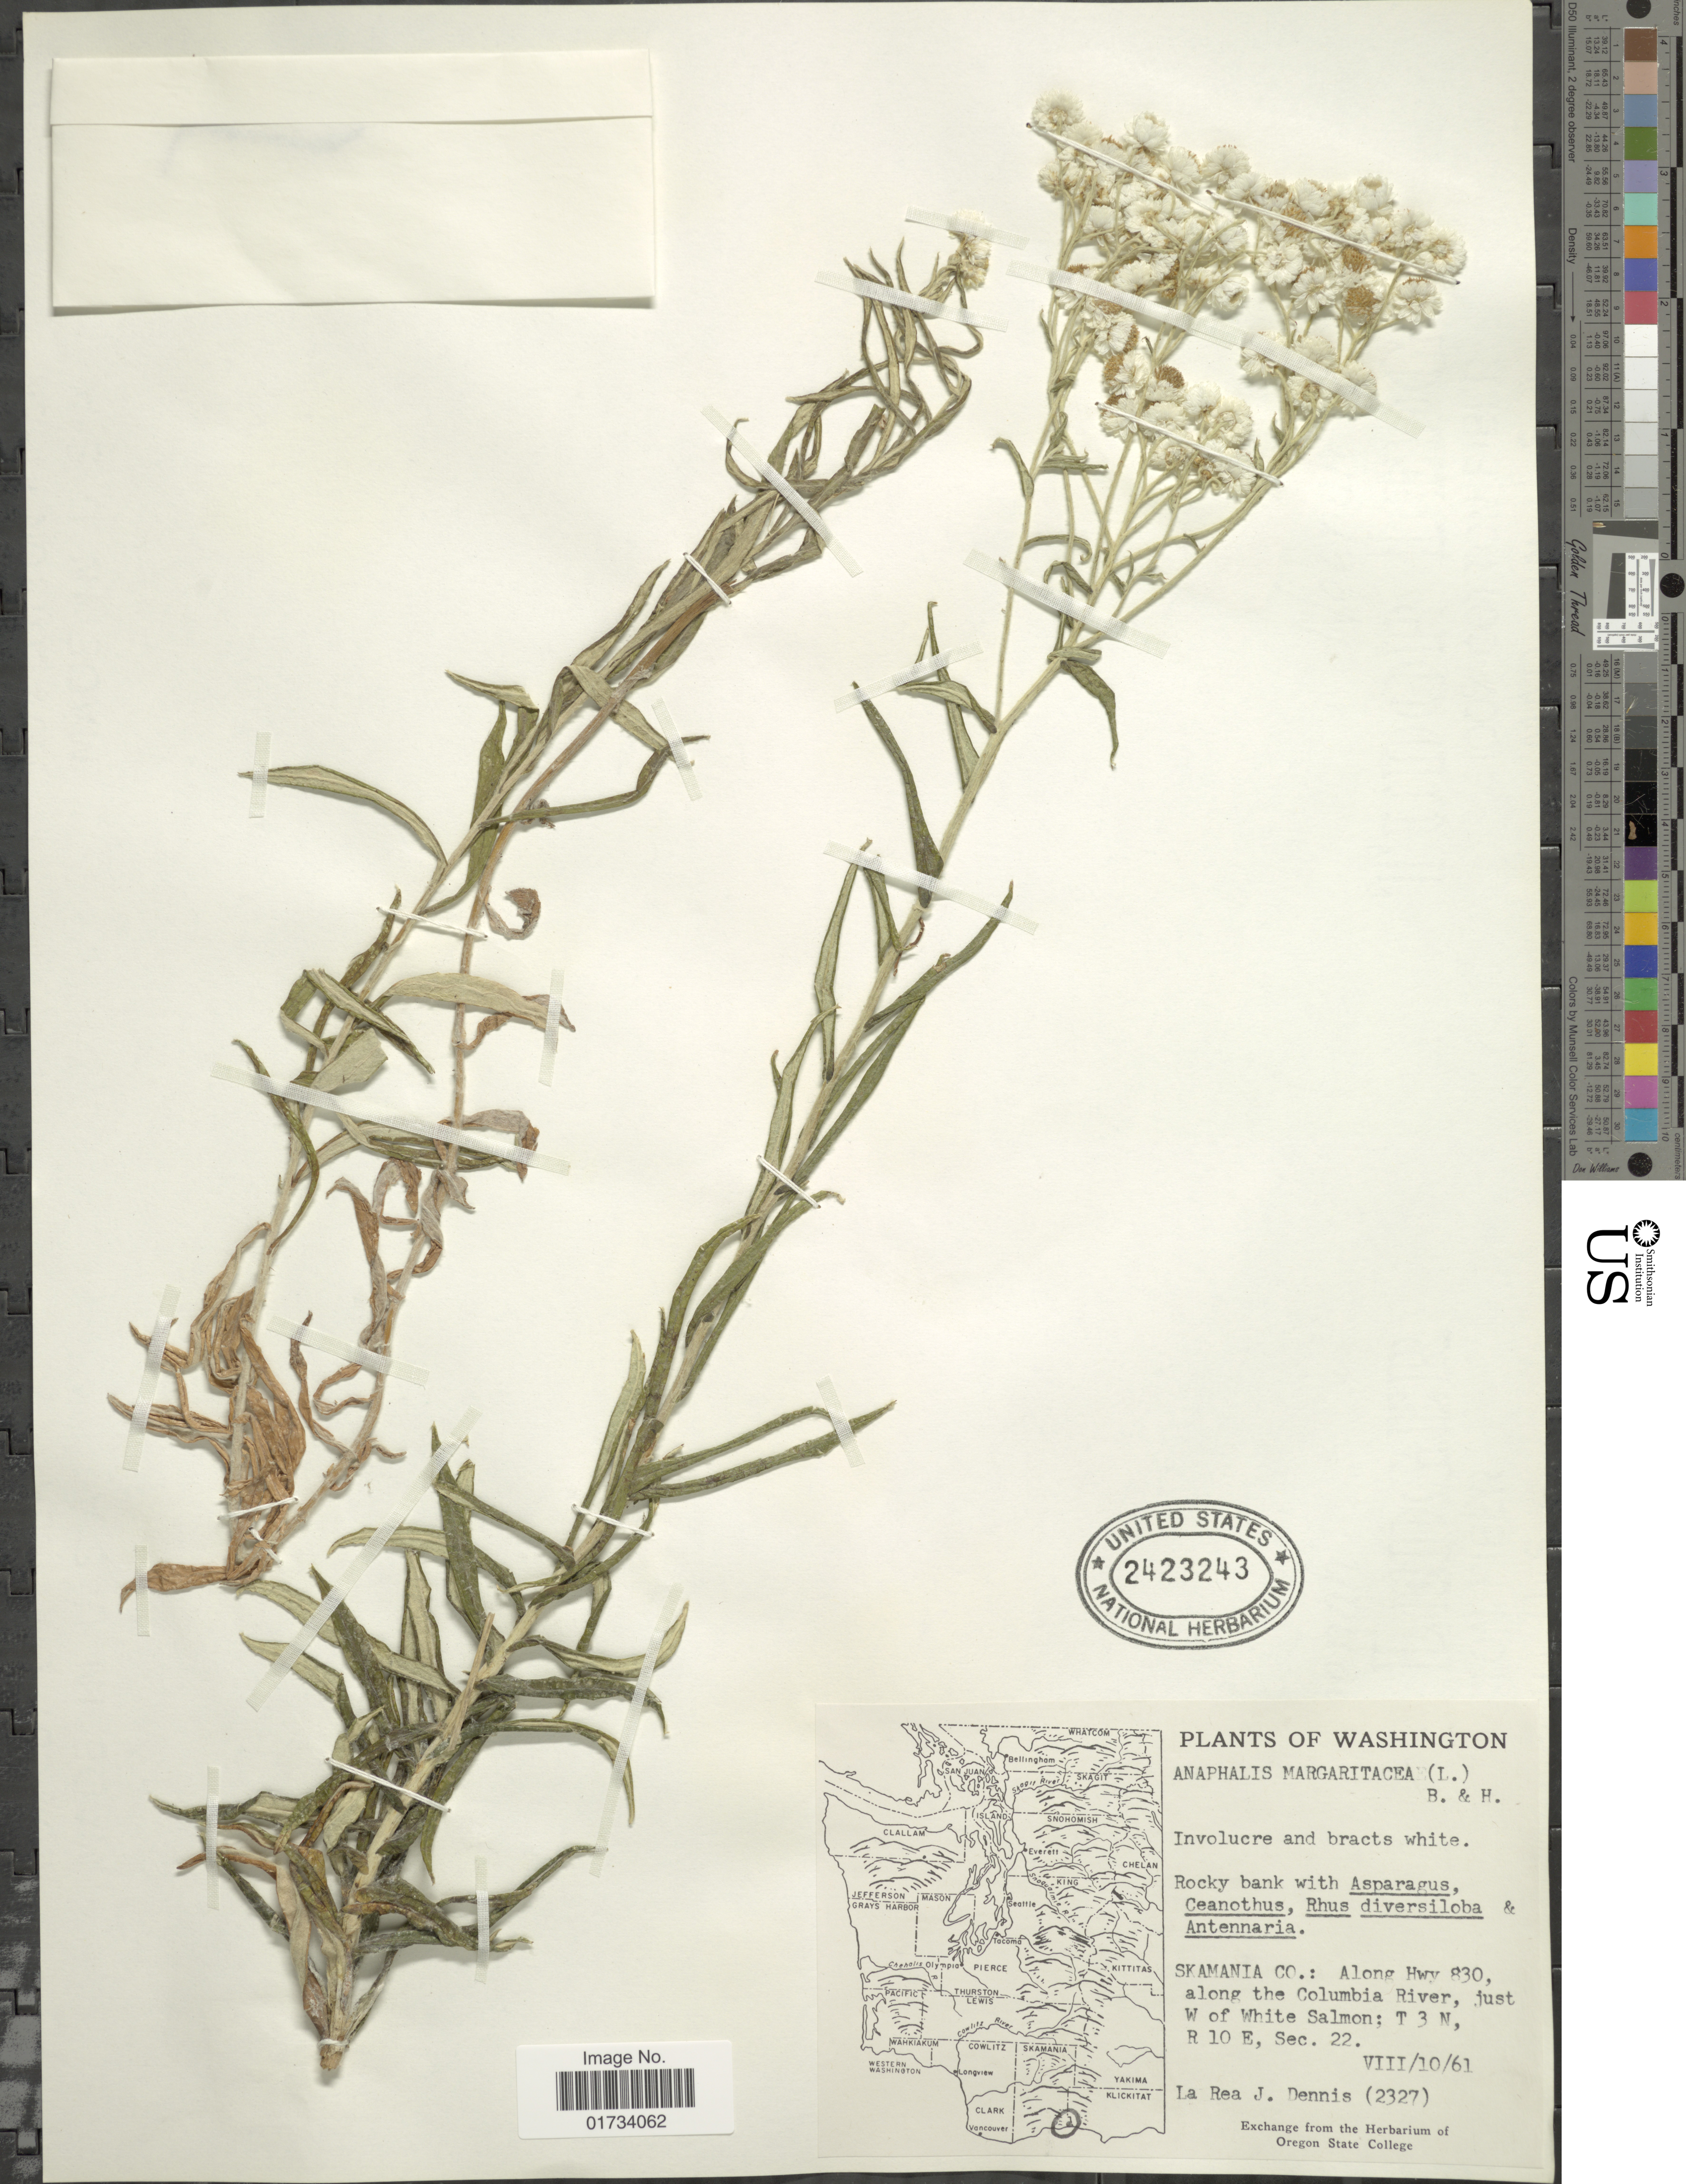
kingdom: Plantae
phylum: Tracheophyta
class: Magnoliopsida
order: Asterales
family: Asteraceae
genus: Anaphalis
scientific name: Anaphalis margaritacea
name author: (L.) Benth. & Hook. f.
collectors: L. Dennis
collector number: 2327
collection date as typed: Transcribed d/m/y: 10/8/61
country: United States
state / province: Washington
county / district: Skamania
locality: Skamania Co.: along Hwy 830, along the Columbia River, just W of White Salmon; T3N, R10E, Sec. 22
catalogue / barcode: US 2423243